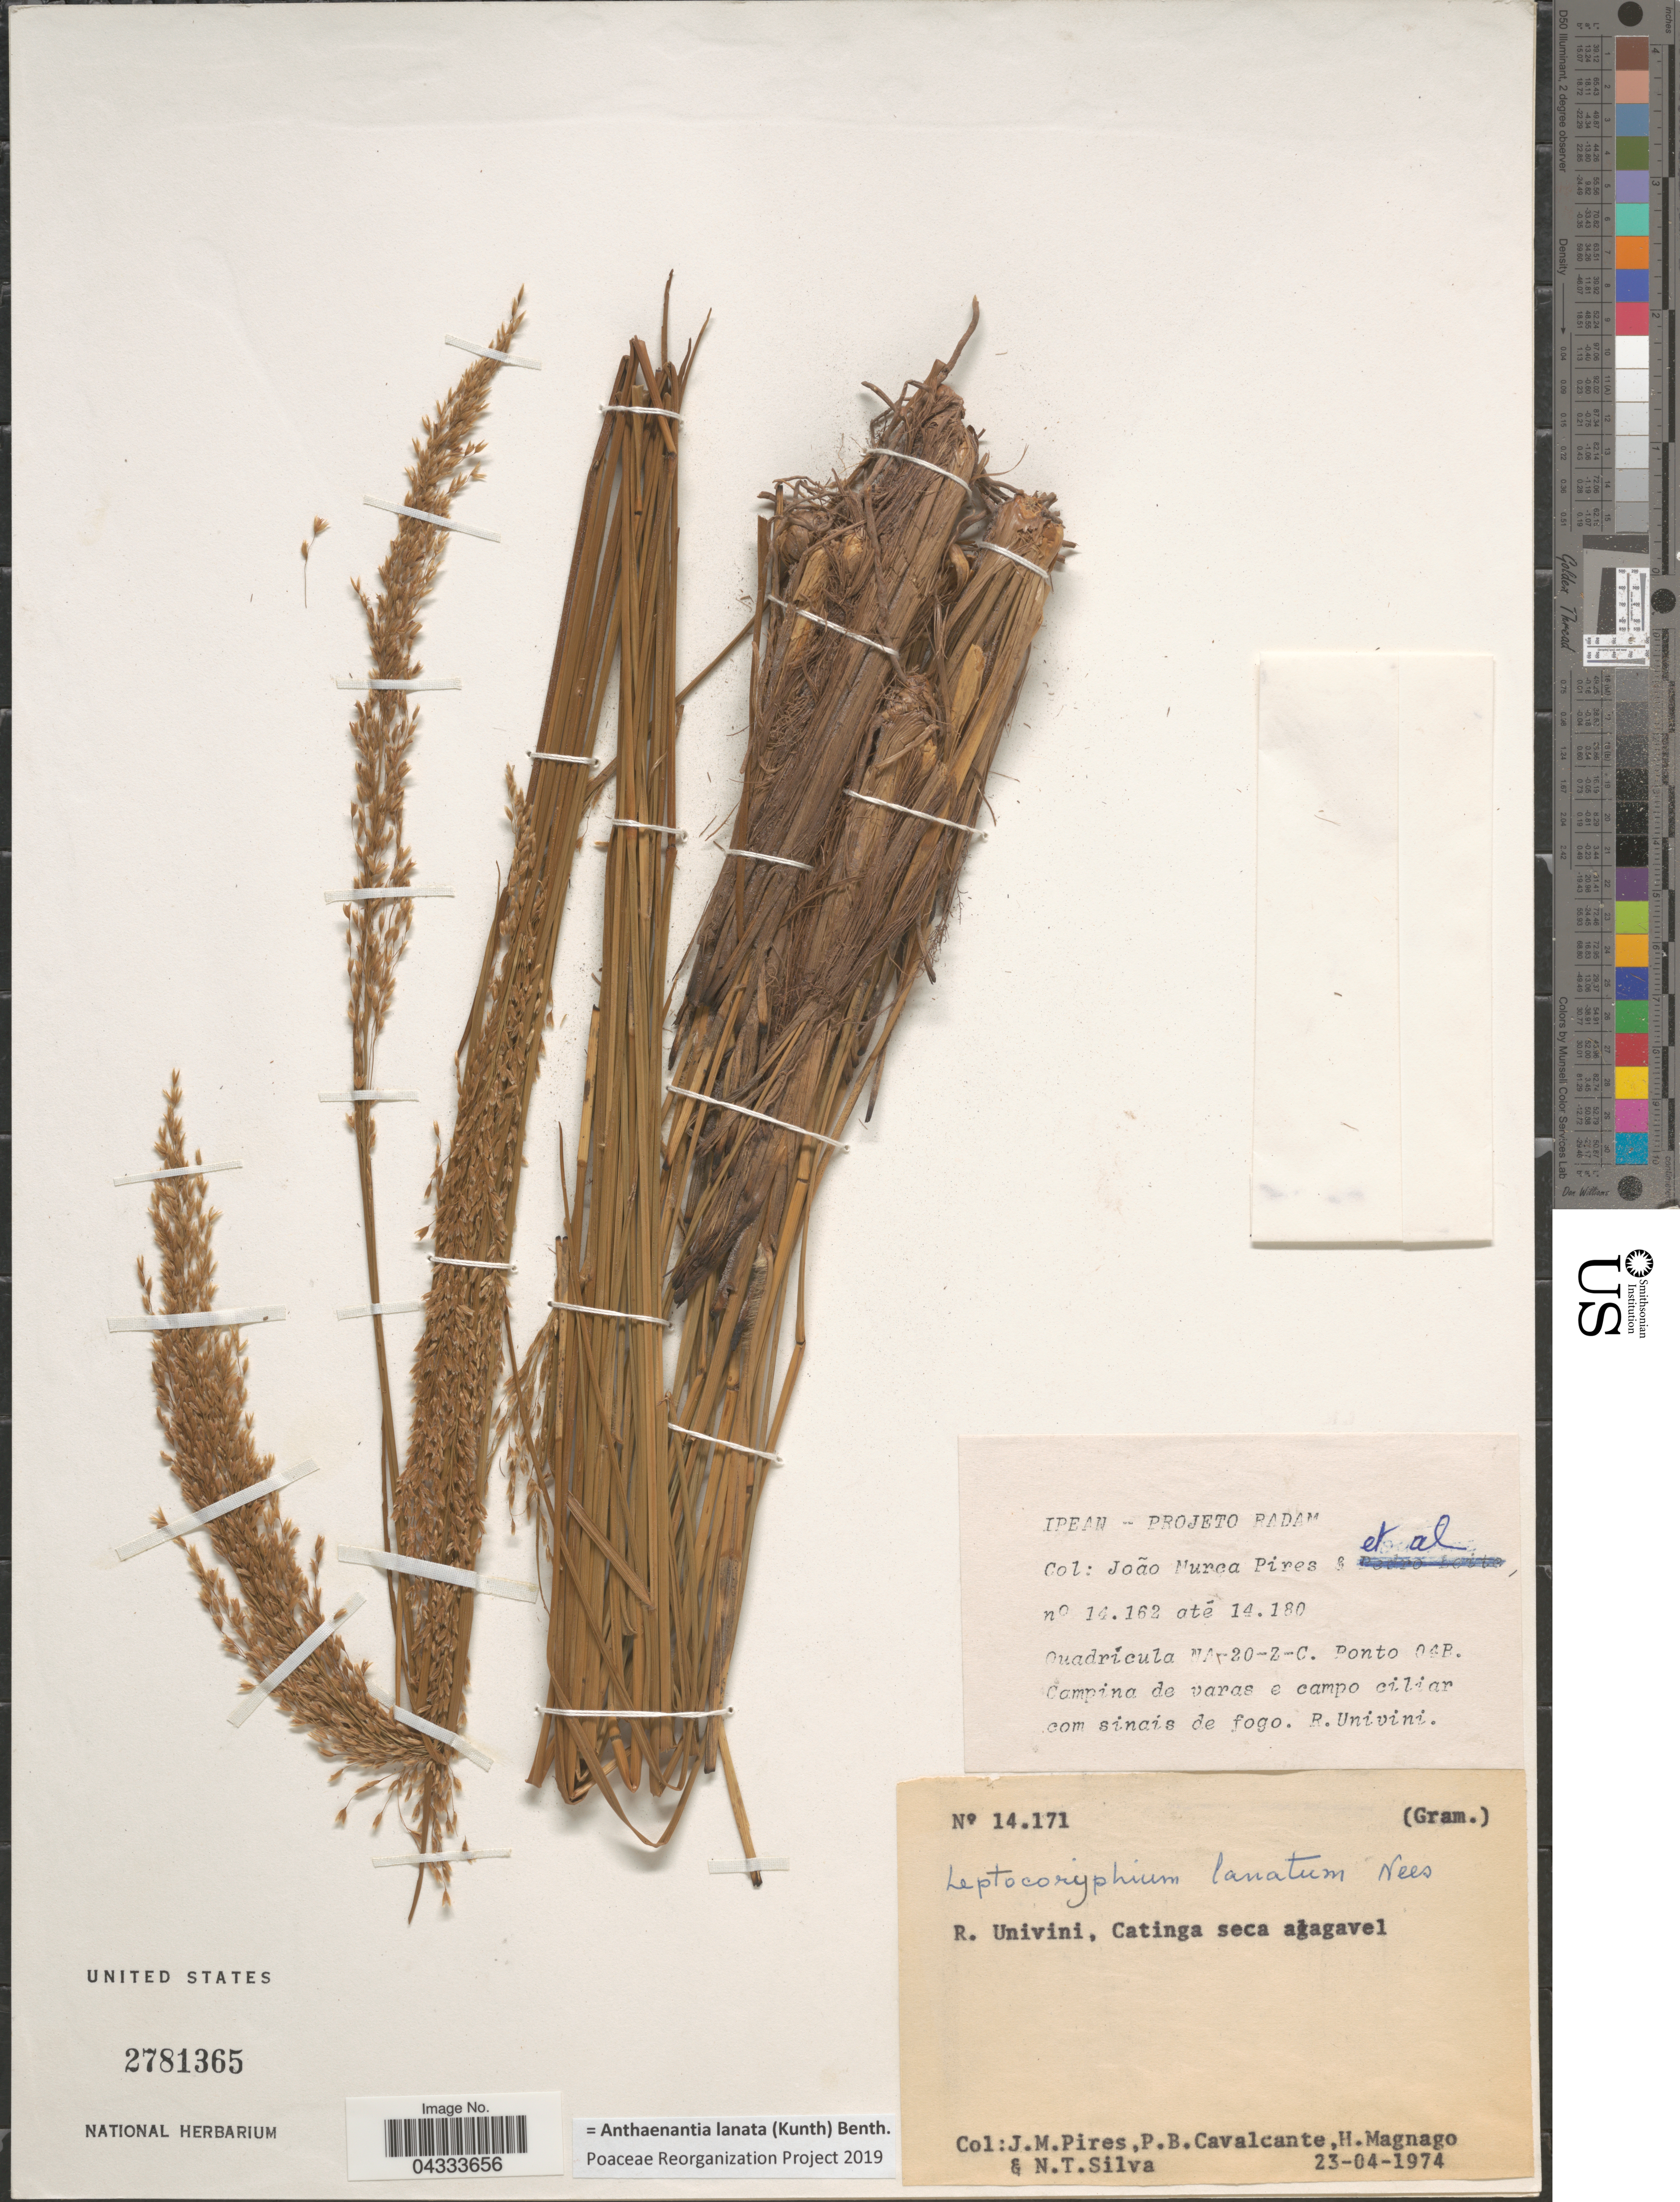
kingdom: Plantae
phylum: Tracheophyta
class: Liliopsida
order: Poales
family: Poaceae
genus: Anthaenantia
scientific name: Anthaenantia lanata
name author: (Kunth) Benth.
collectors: J. M. Pires, P. B. Cavalcante, H. Magnago & N. Silva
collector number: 14171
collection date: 1974-04-23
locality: Ouadrícula NA-20-Z-C. Ponto 04B. Campina de varas e campo ciliar com sinais de fogo. R. Univini, Catinga seca alagavel.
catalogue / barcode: US 2781365